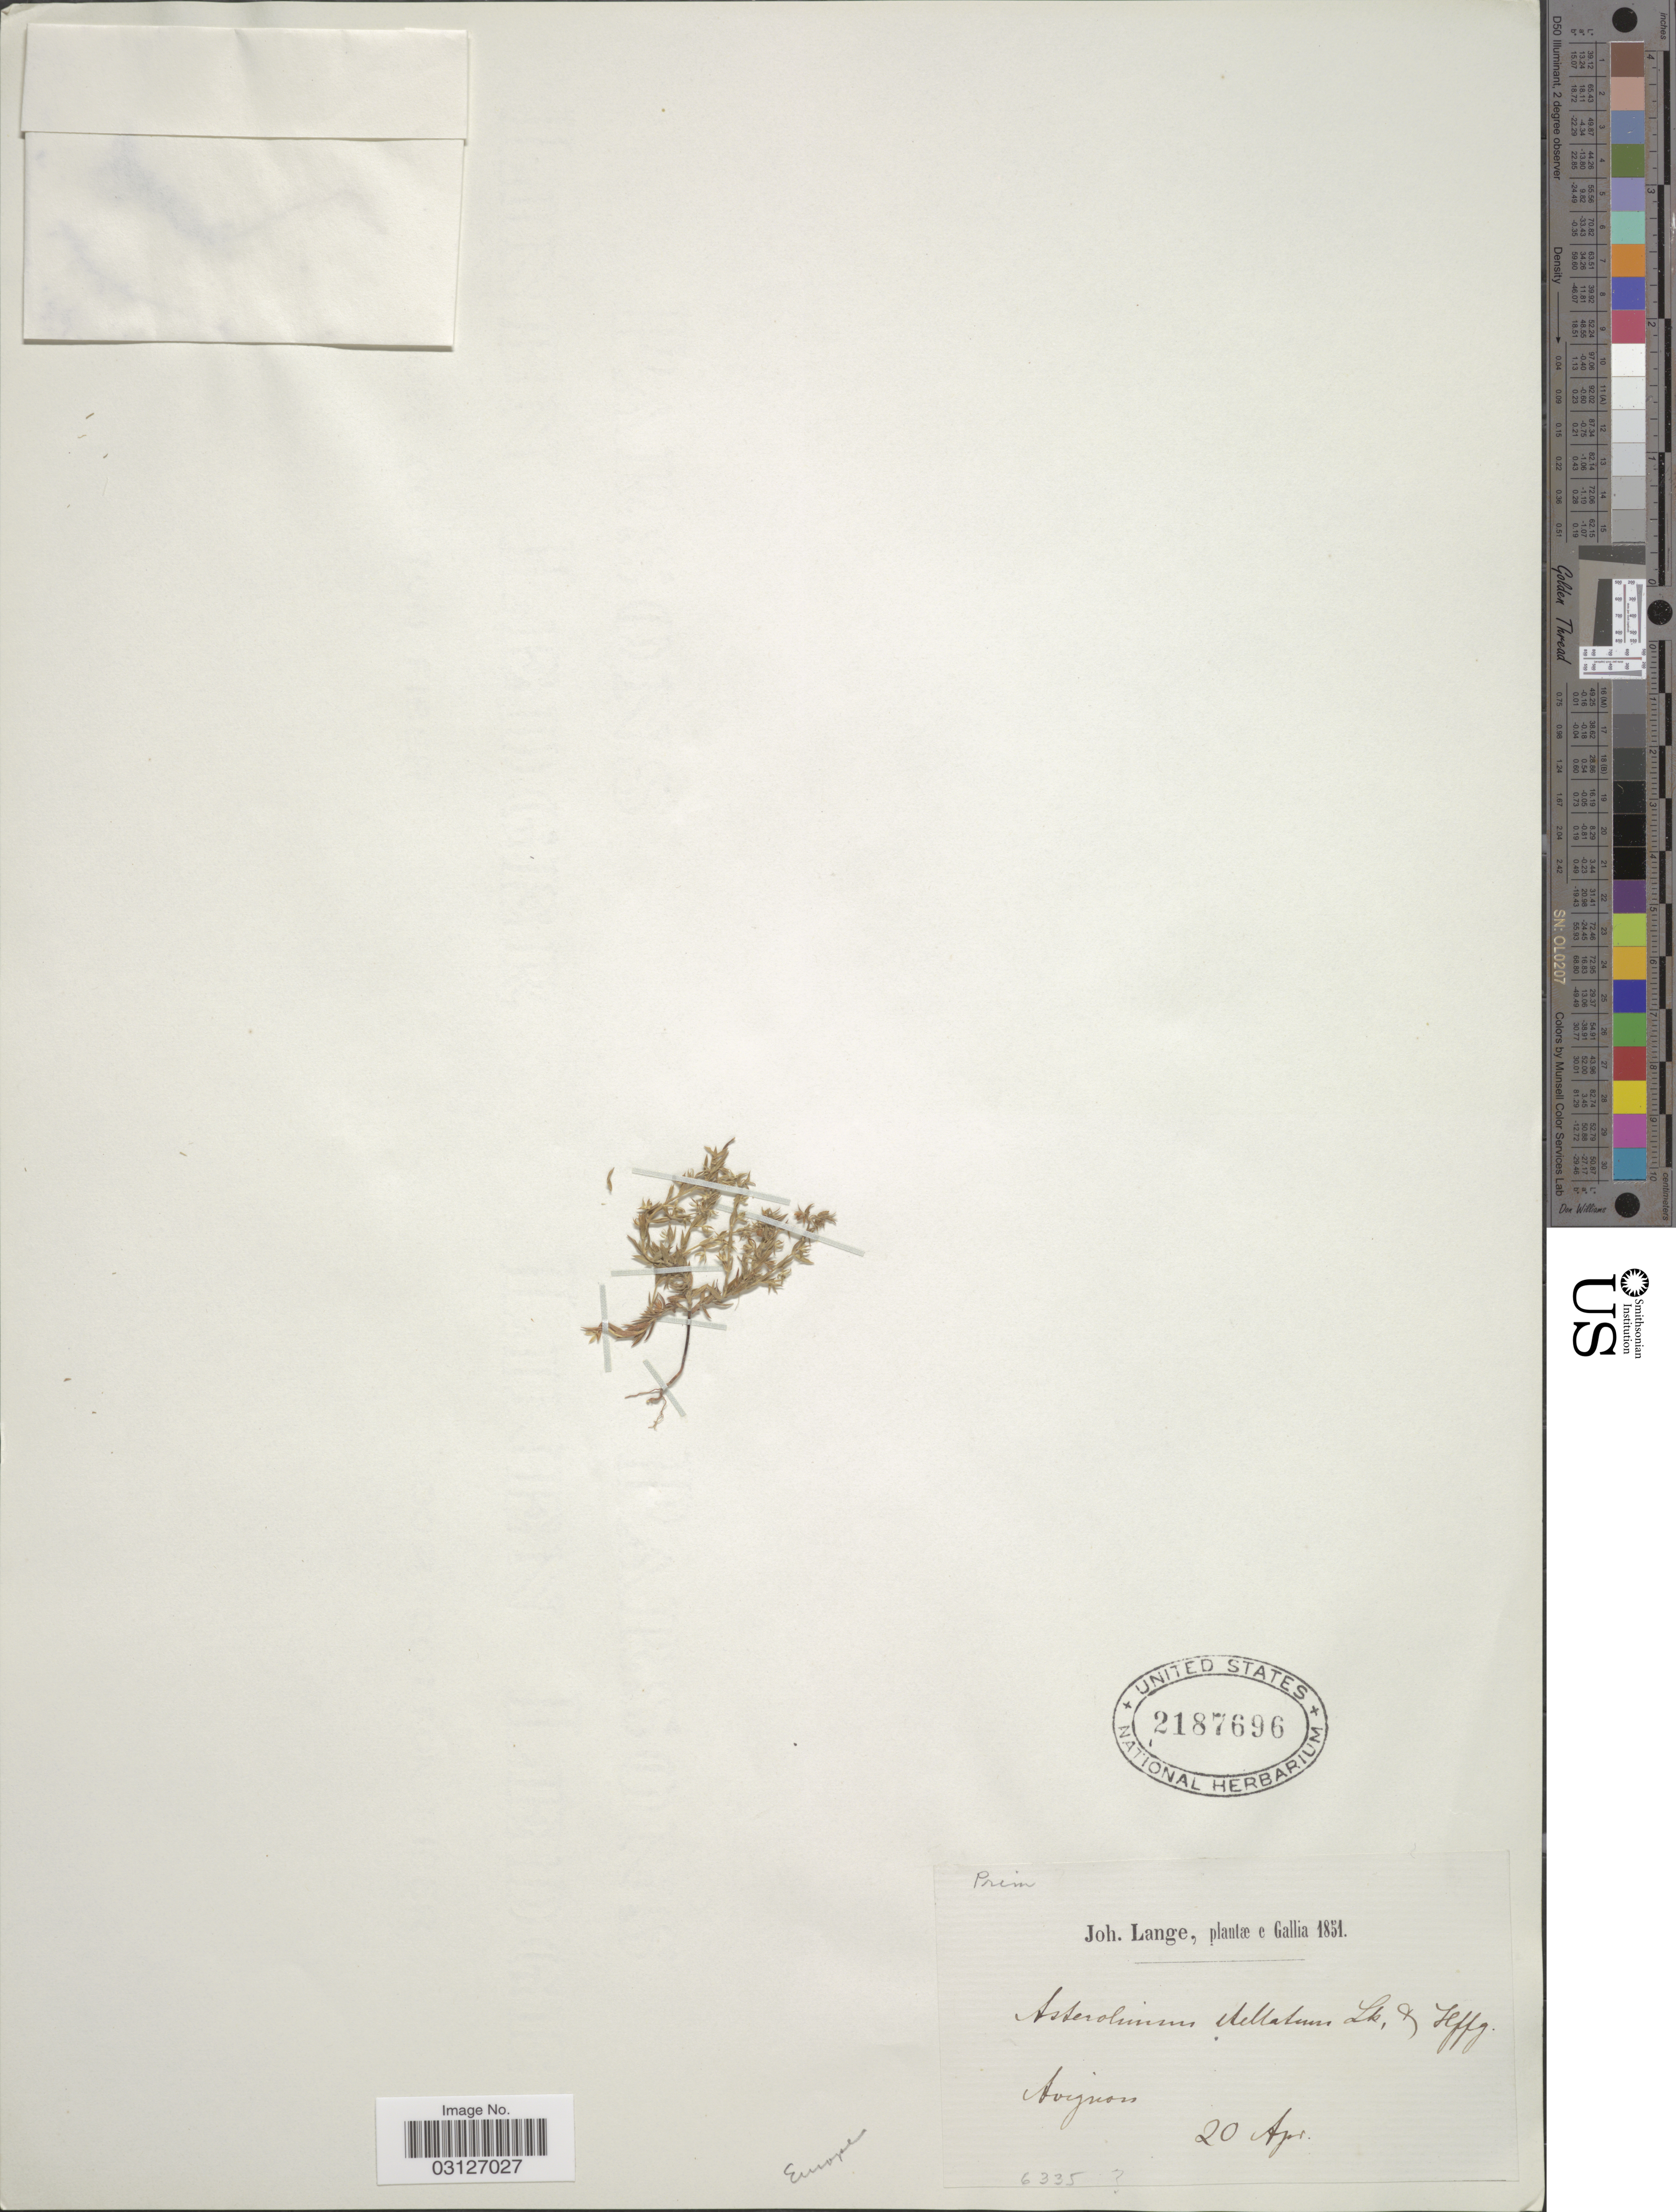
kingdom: Plantae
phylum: Tracheophyta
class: Magnoliopsida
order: Ericales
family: Primulaceae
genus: Asterolinon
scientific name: Asterolinon stellatum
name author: Hoffmanns. & Link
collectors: J. Lange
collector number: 6335 ?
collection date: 1851-04-20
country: France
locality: Gallia, Avignon.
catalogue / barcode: US 2187696